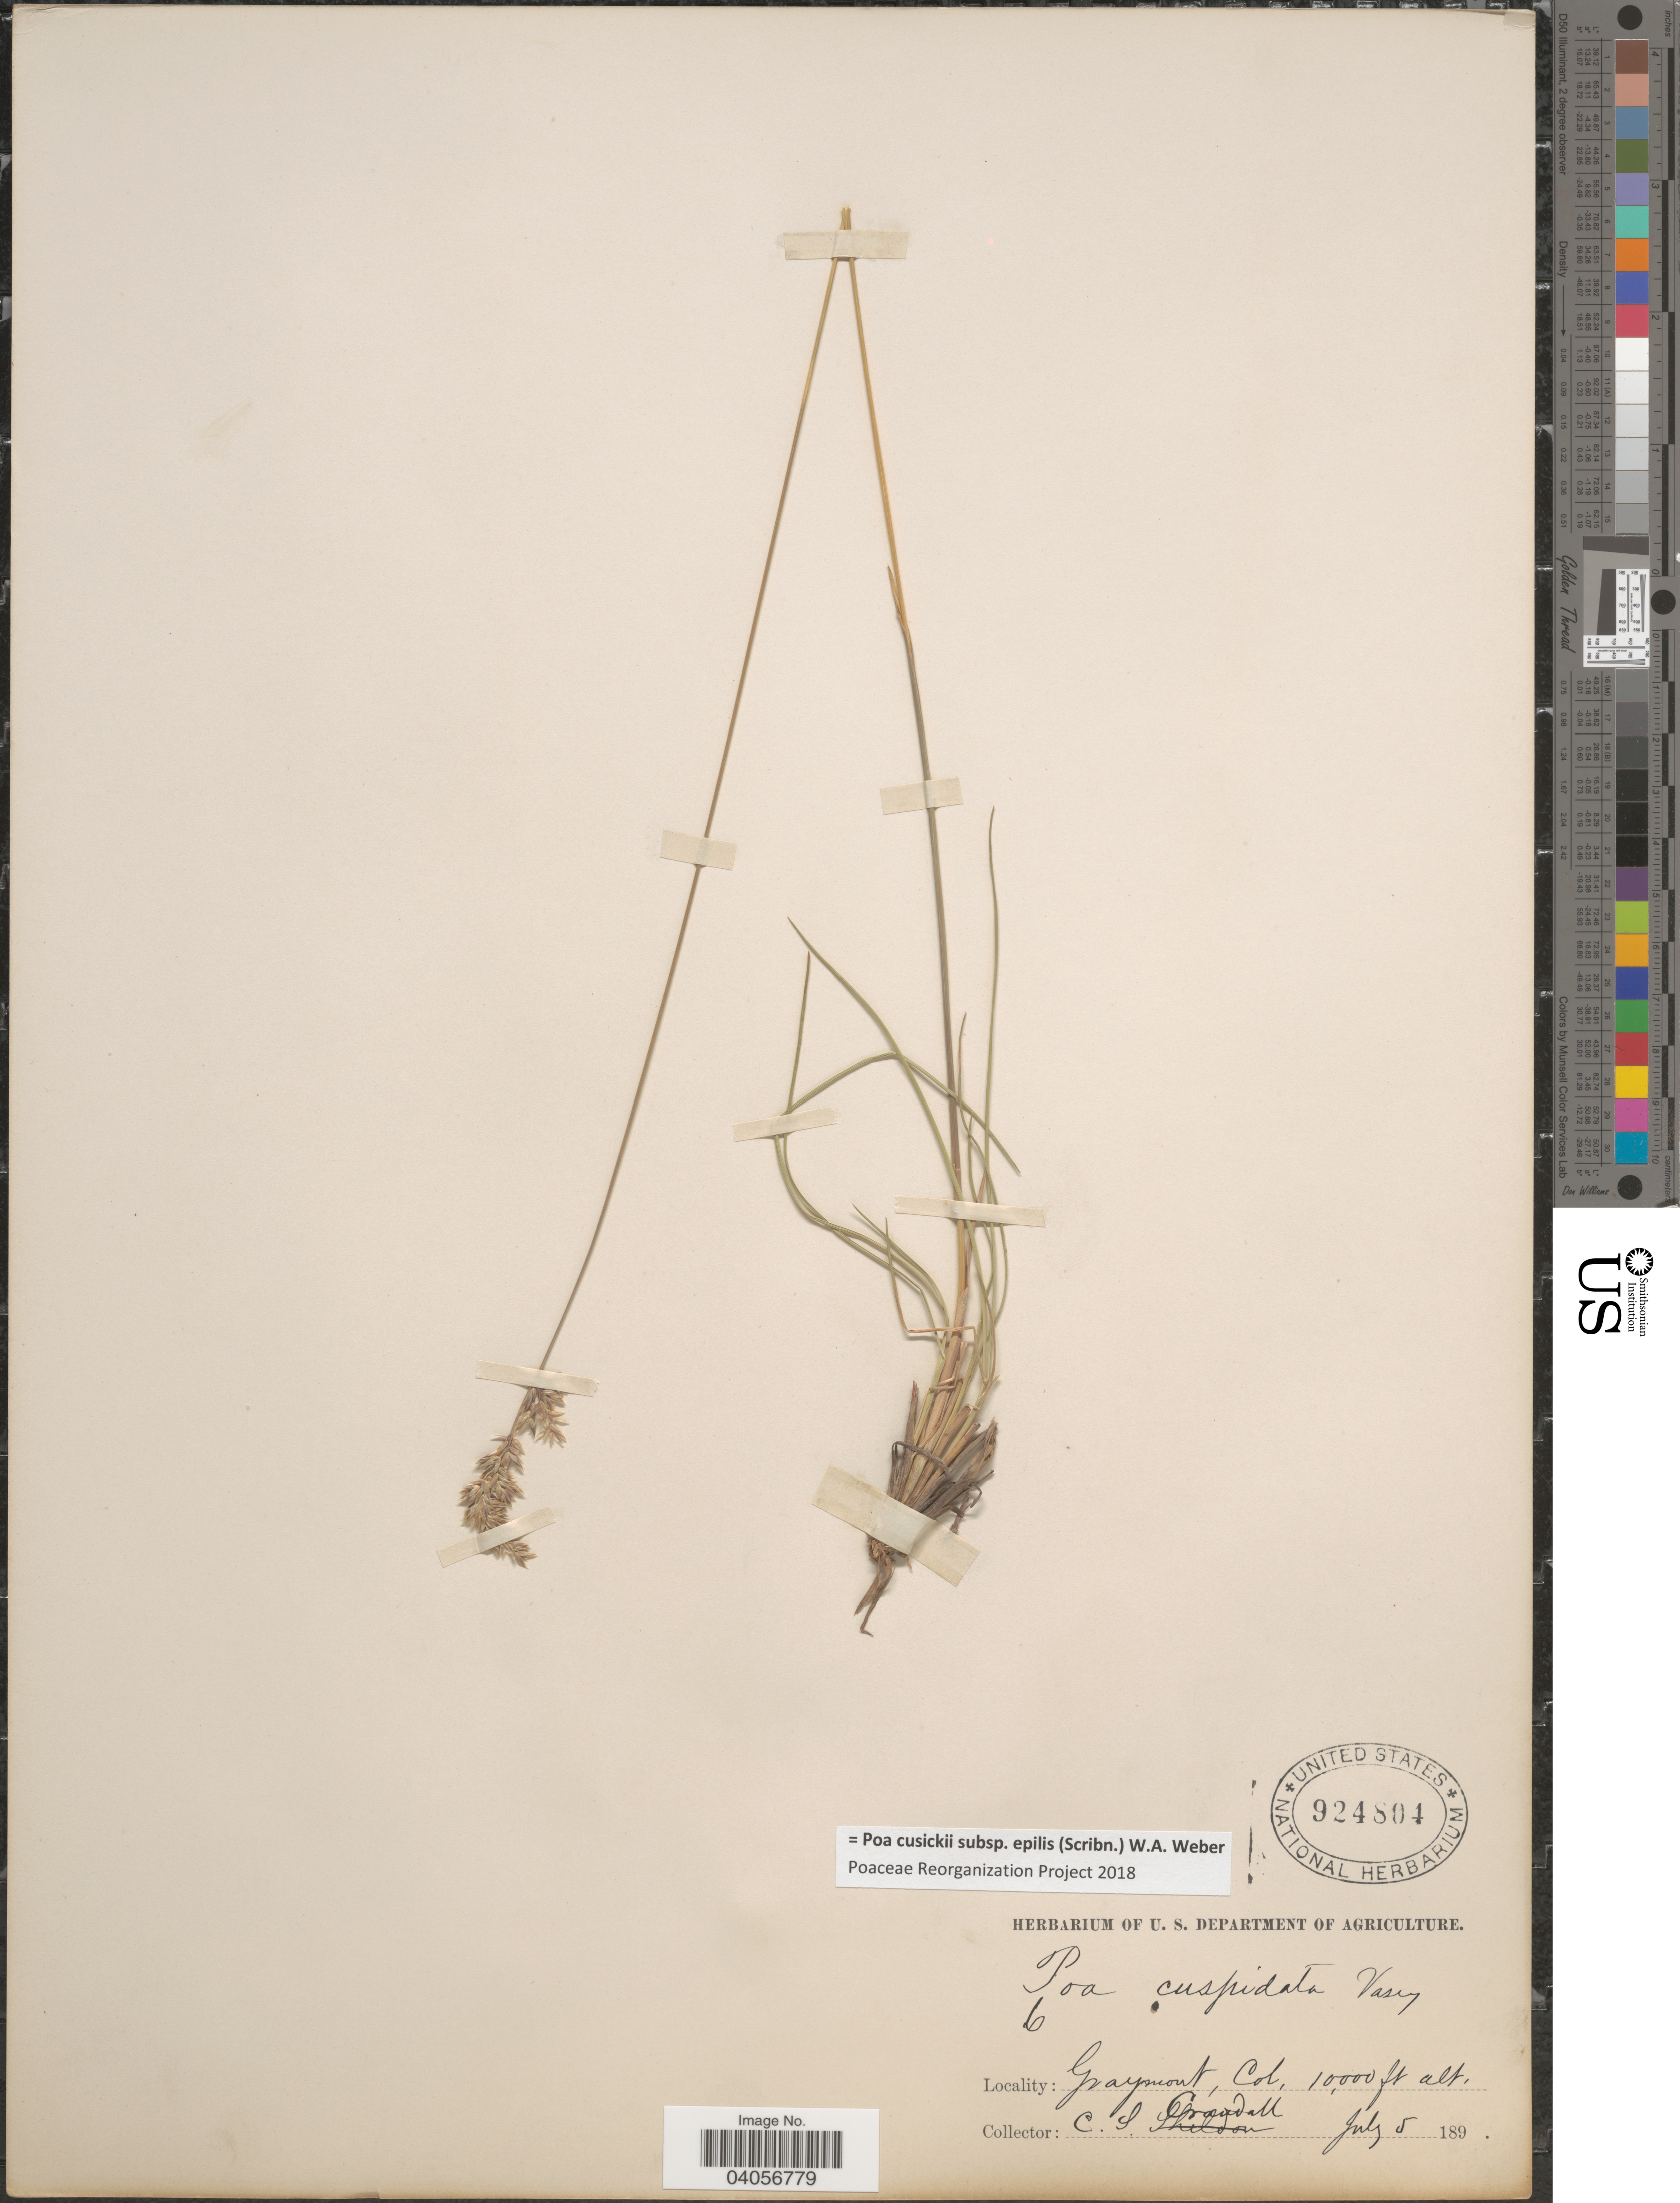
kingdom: Plantae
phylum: Tracheophyta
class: Liliopsida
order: Poales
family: Poaceae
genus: Poa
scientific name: Poa cusickii subsp. epilis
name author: (Scribn.) W.A. Weber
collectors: C. Crandall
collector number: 6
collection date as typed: July 5 189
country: United States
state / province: Colorado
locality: Graymont.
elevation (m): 3048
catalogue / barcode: US 924804